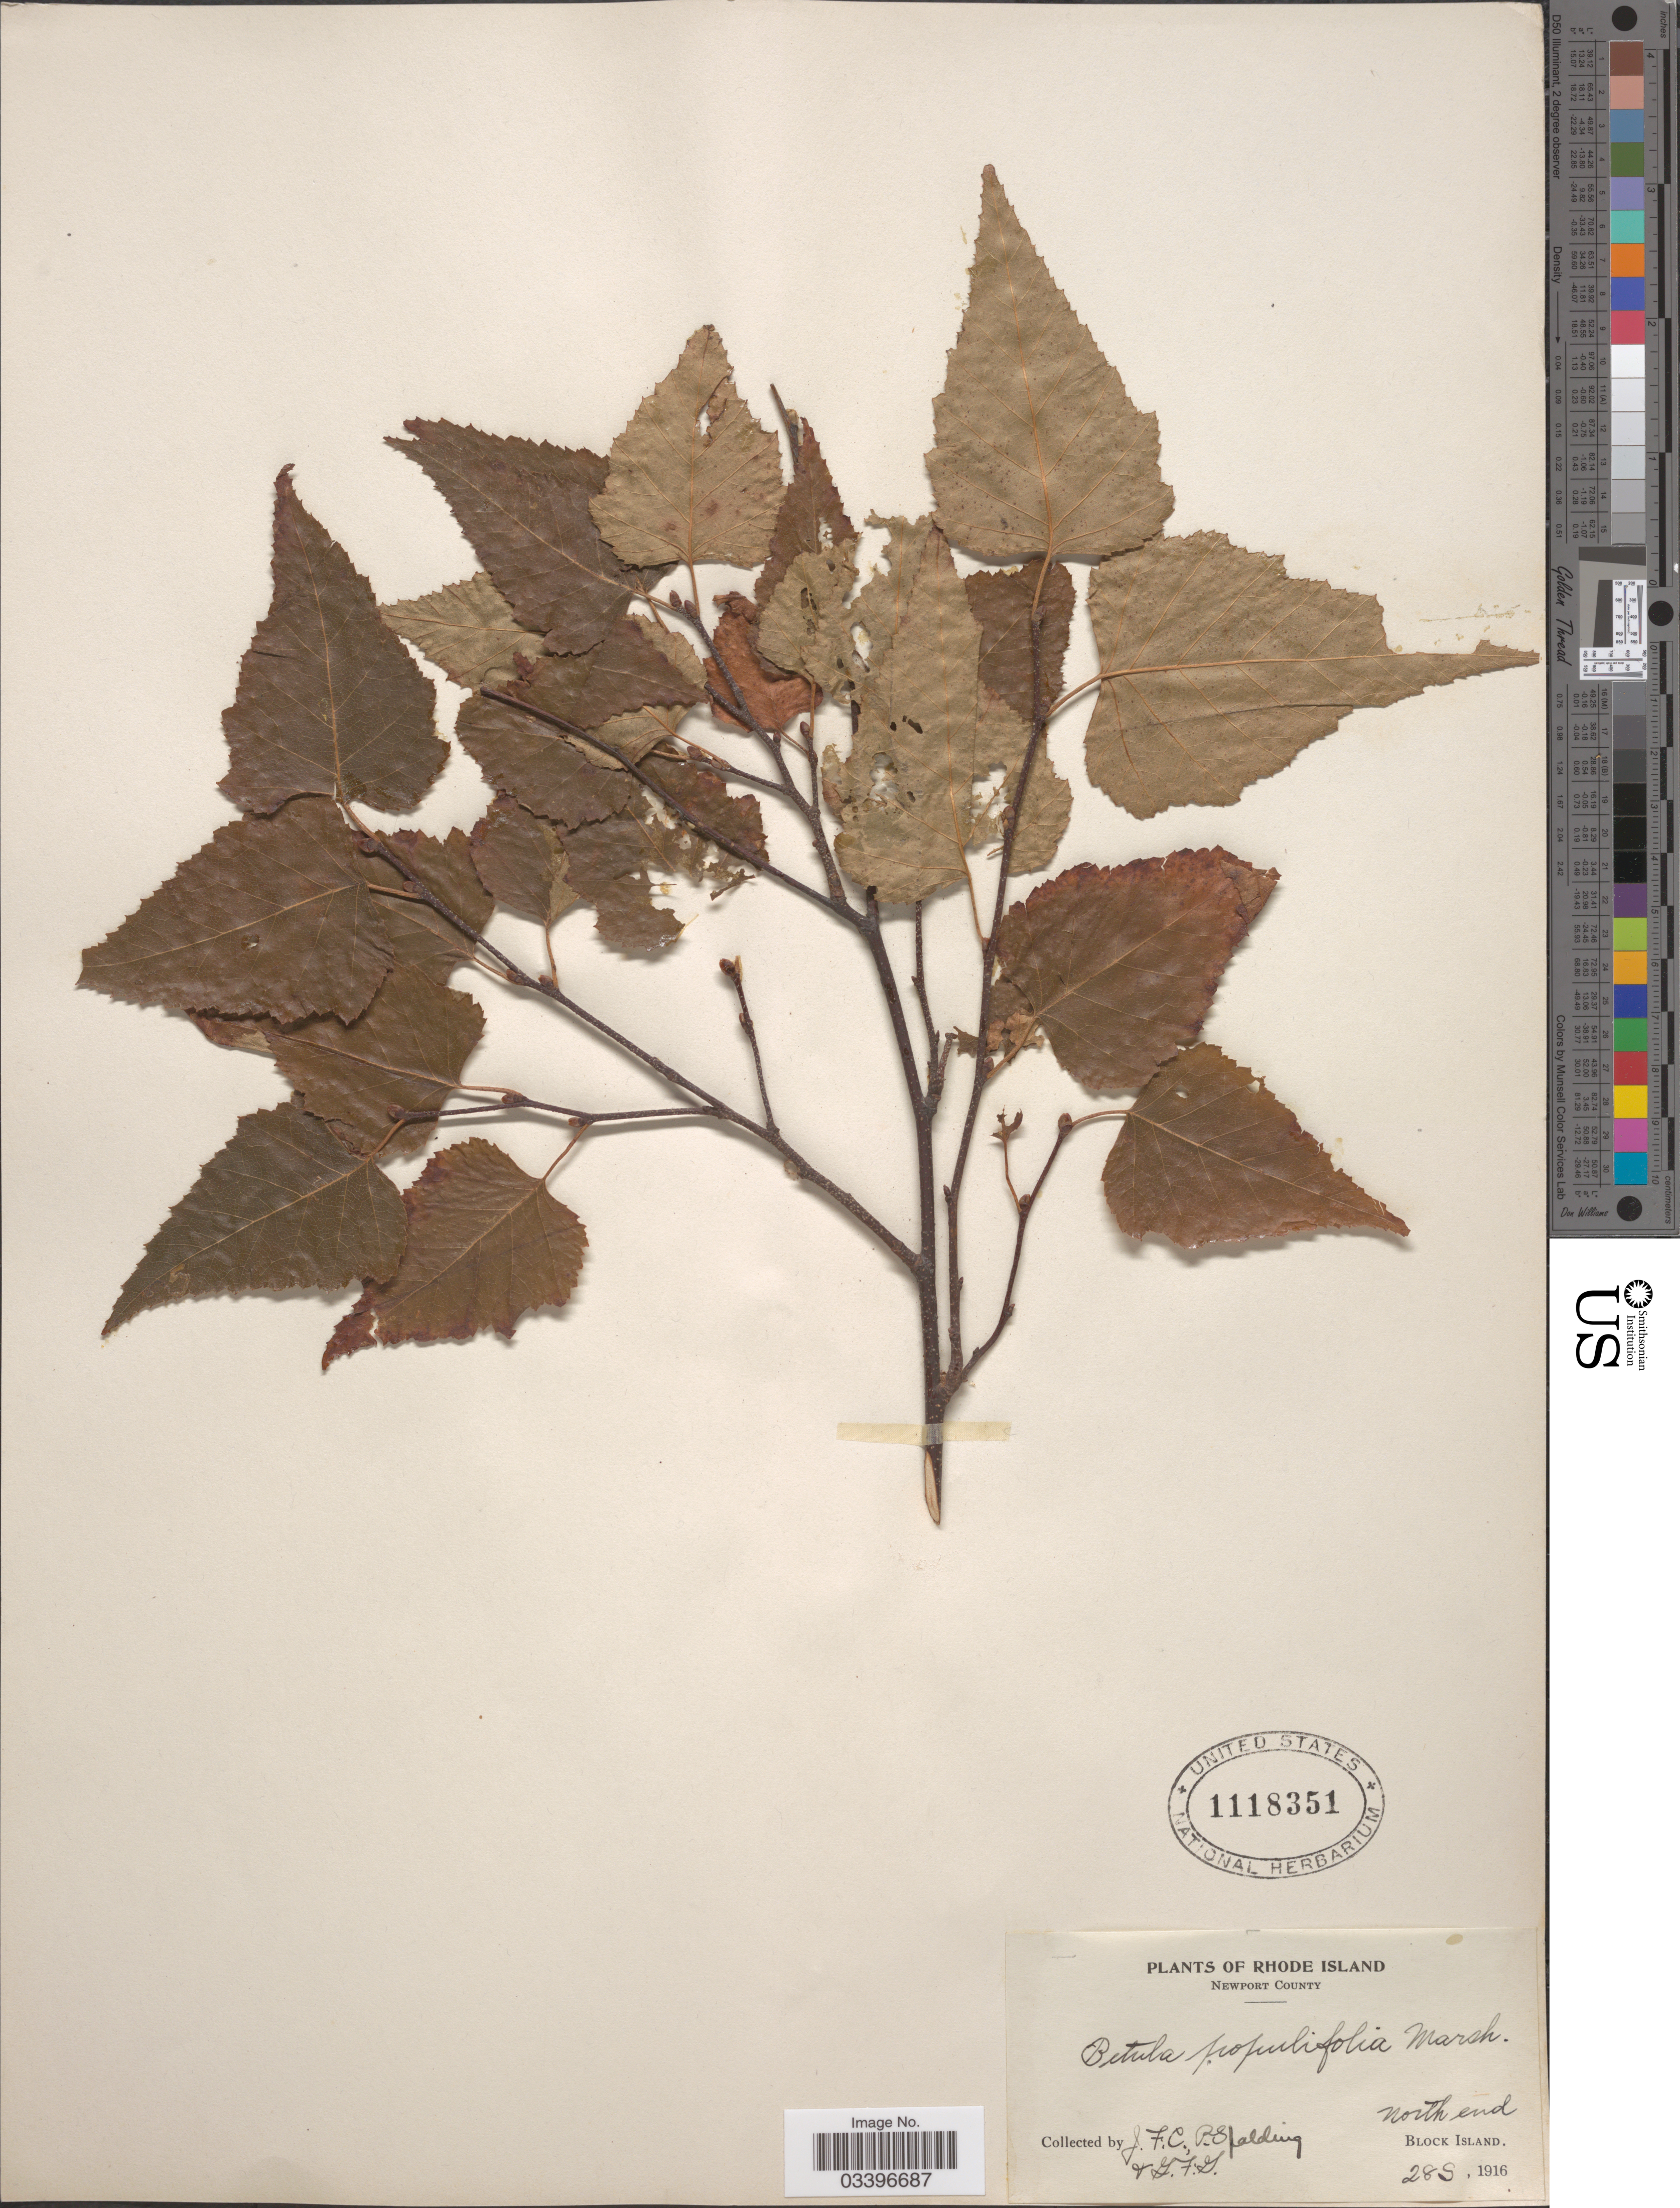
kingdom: Plantae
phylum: Tracheophyta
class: Magnoliopsida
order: Fagales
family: Betulaceae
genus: Betula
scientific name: Betula populifolia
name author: Marshall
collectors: J. Collins, P. Spalding & G. Spalding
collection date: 1916-09-28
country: United States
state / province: Rhode Island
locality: Newport County. North end Block Island.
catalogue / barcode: US 1118351